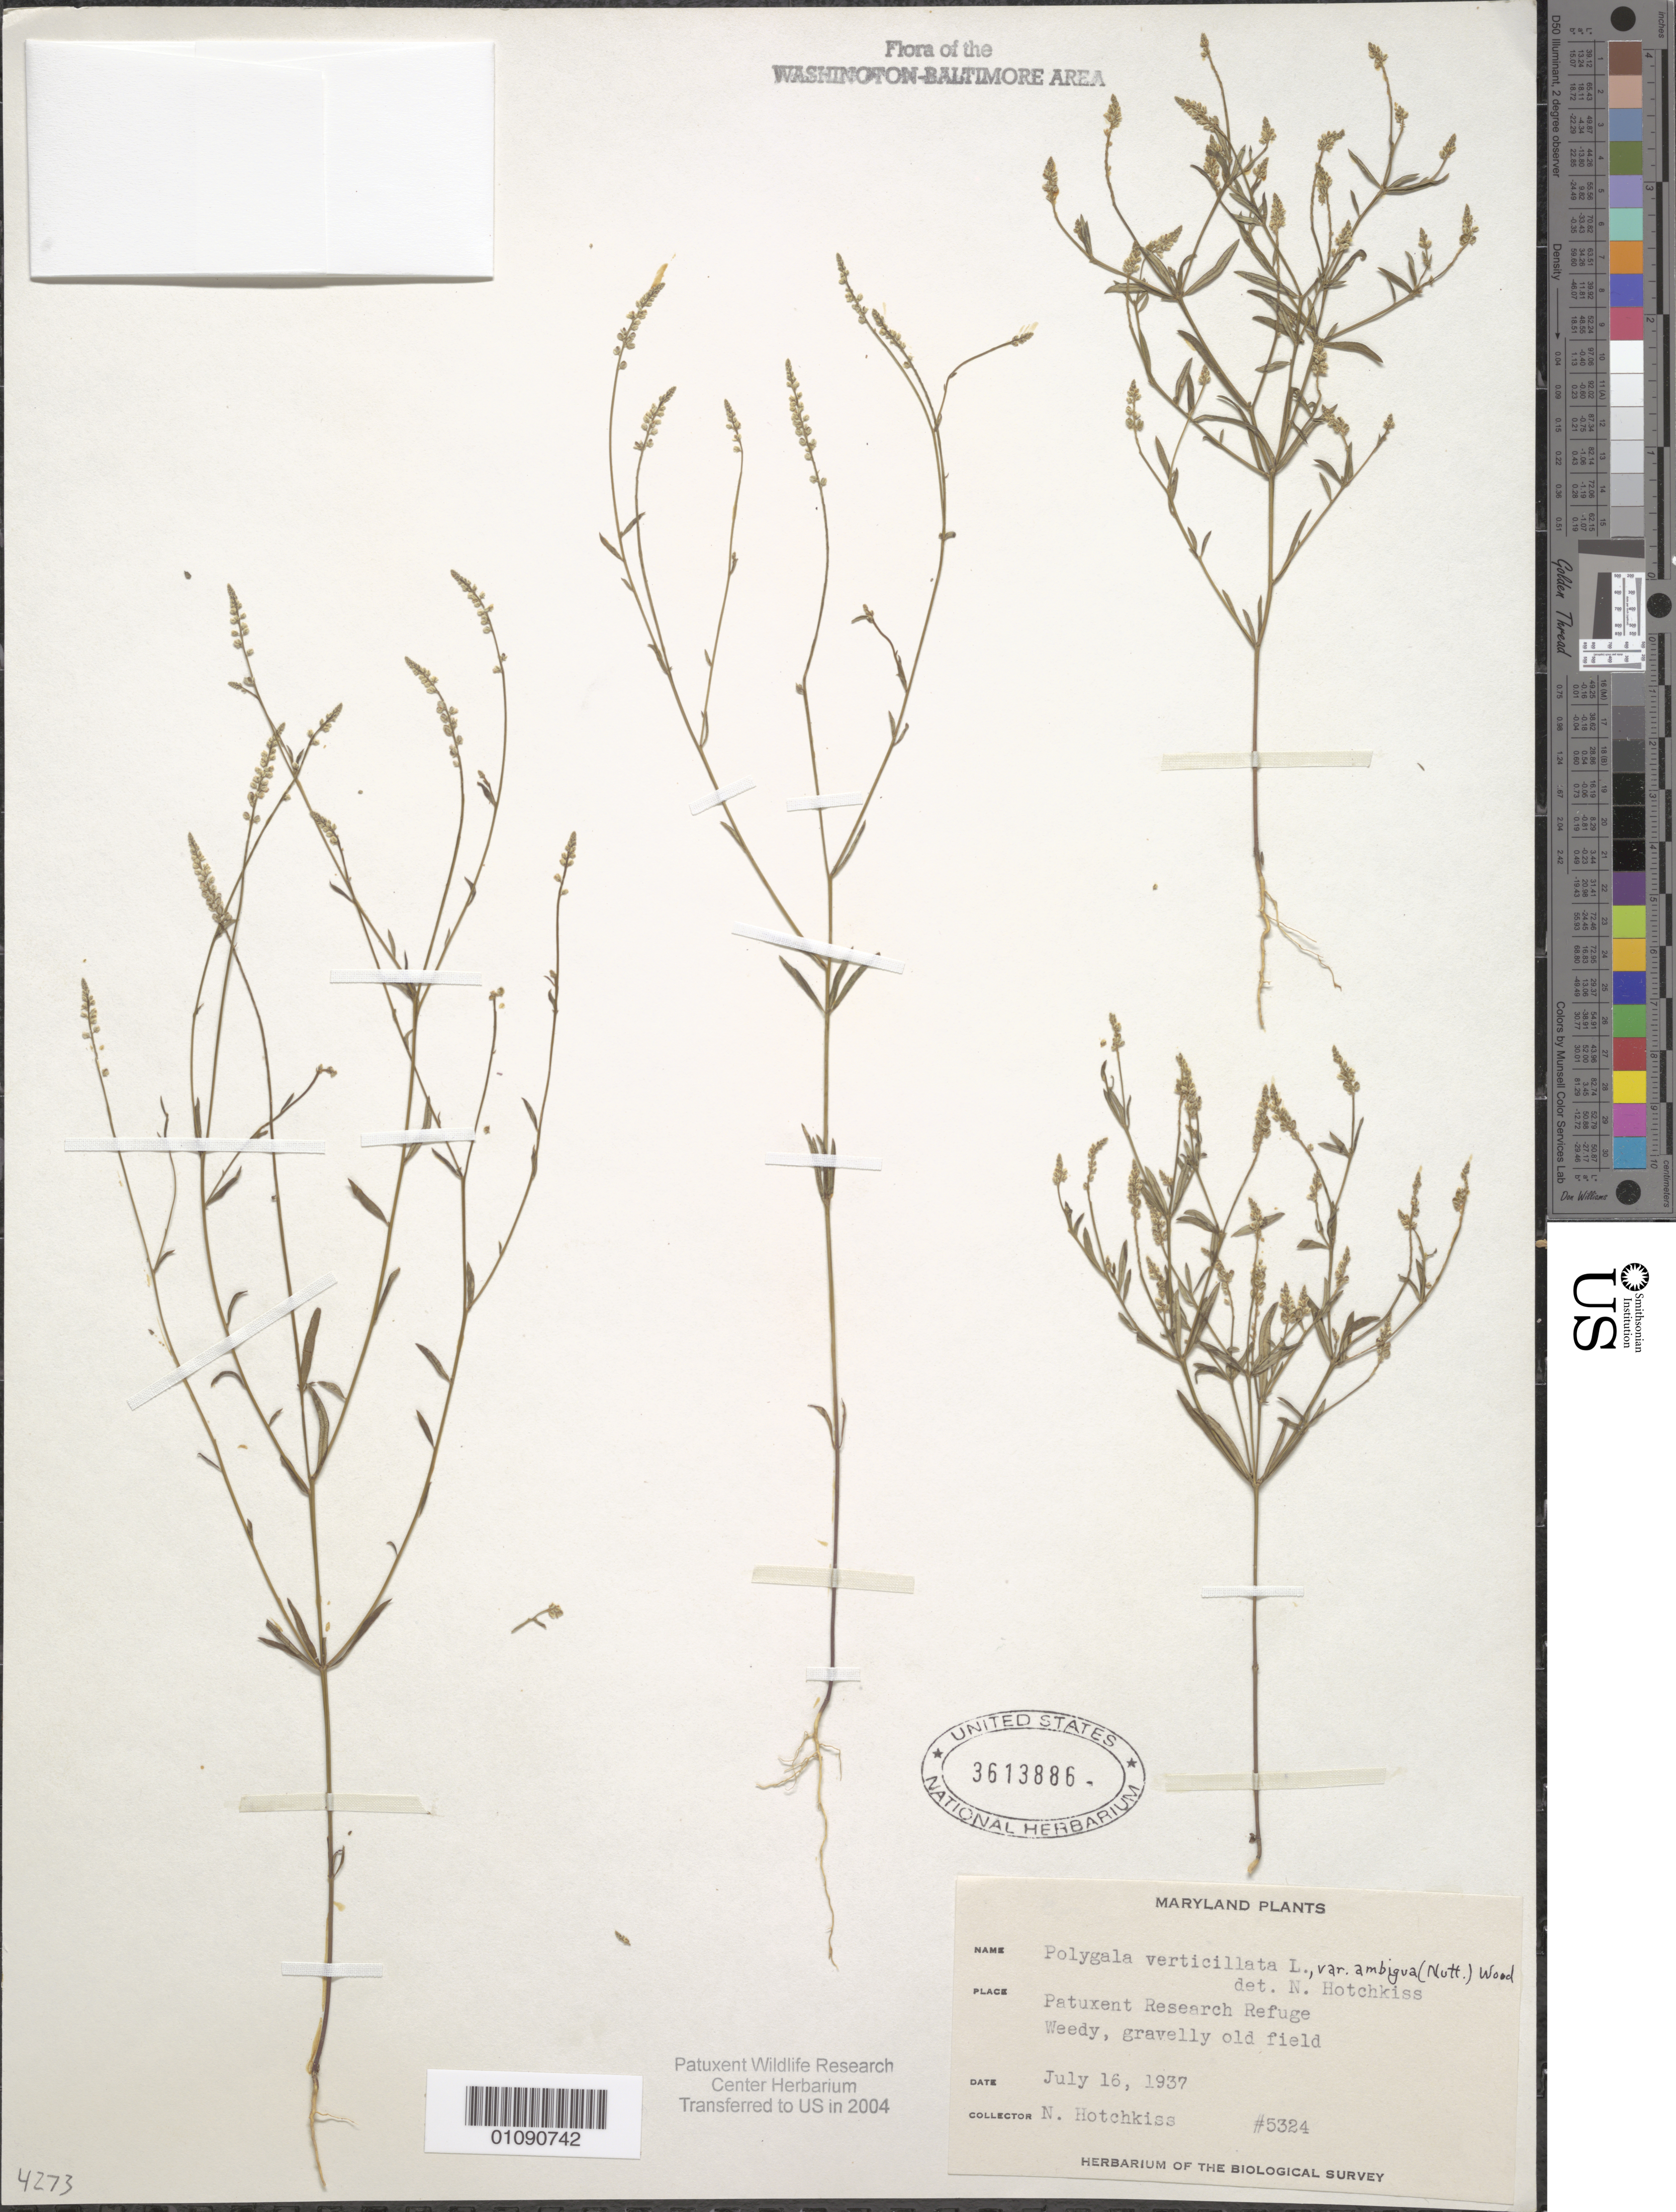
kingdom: Plantae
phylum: Tracheophyta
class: Magnoliopsida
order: Fabales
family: Polygalaceae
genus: Polygala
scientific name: Polygala verticillata var. ambigua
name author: (Nutt.) Alph. Wood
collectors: N. Hotchkiss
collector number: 5324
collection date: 1937-07-16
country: United States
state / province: Maryland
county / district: Prince George's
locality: Patuxent Wildlife Refuge.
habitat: Weedy, gravelly old field.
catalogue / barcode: US 3613886